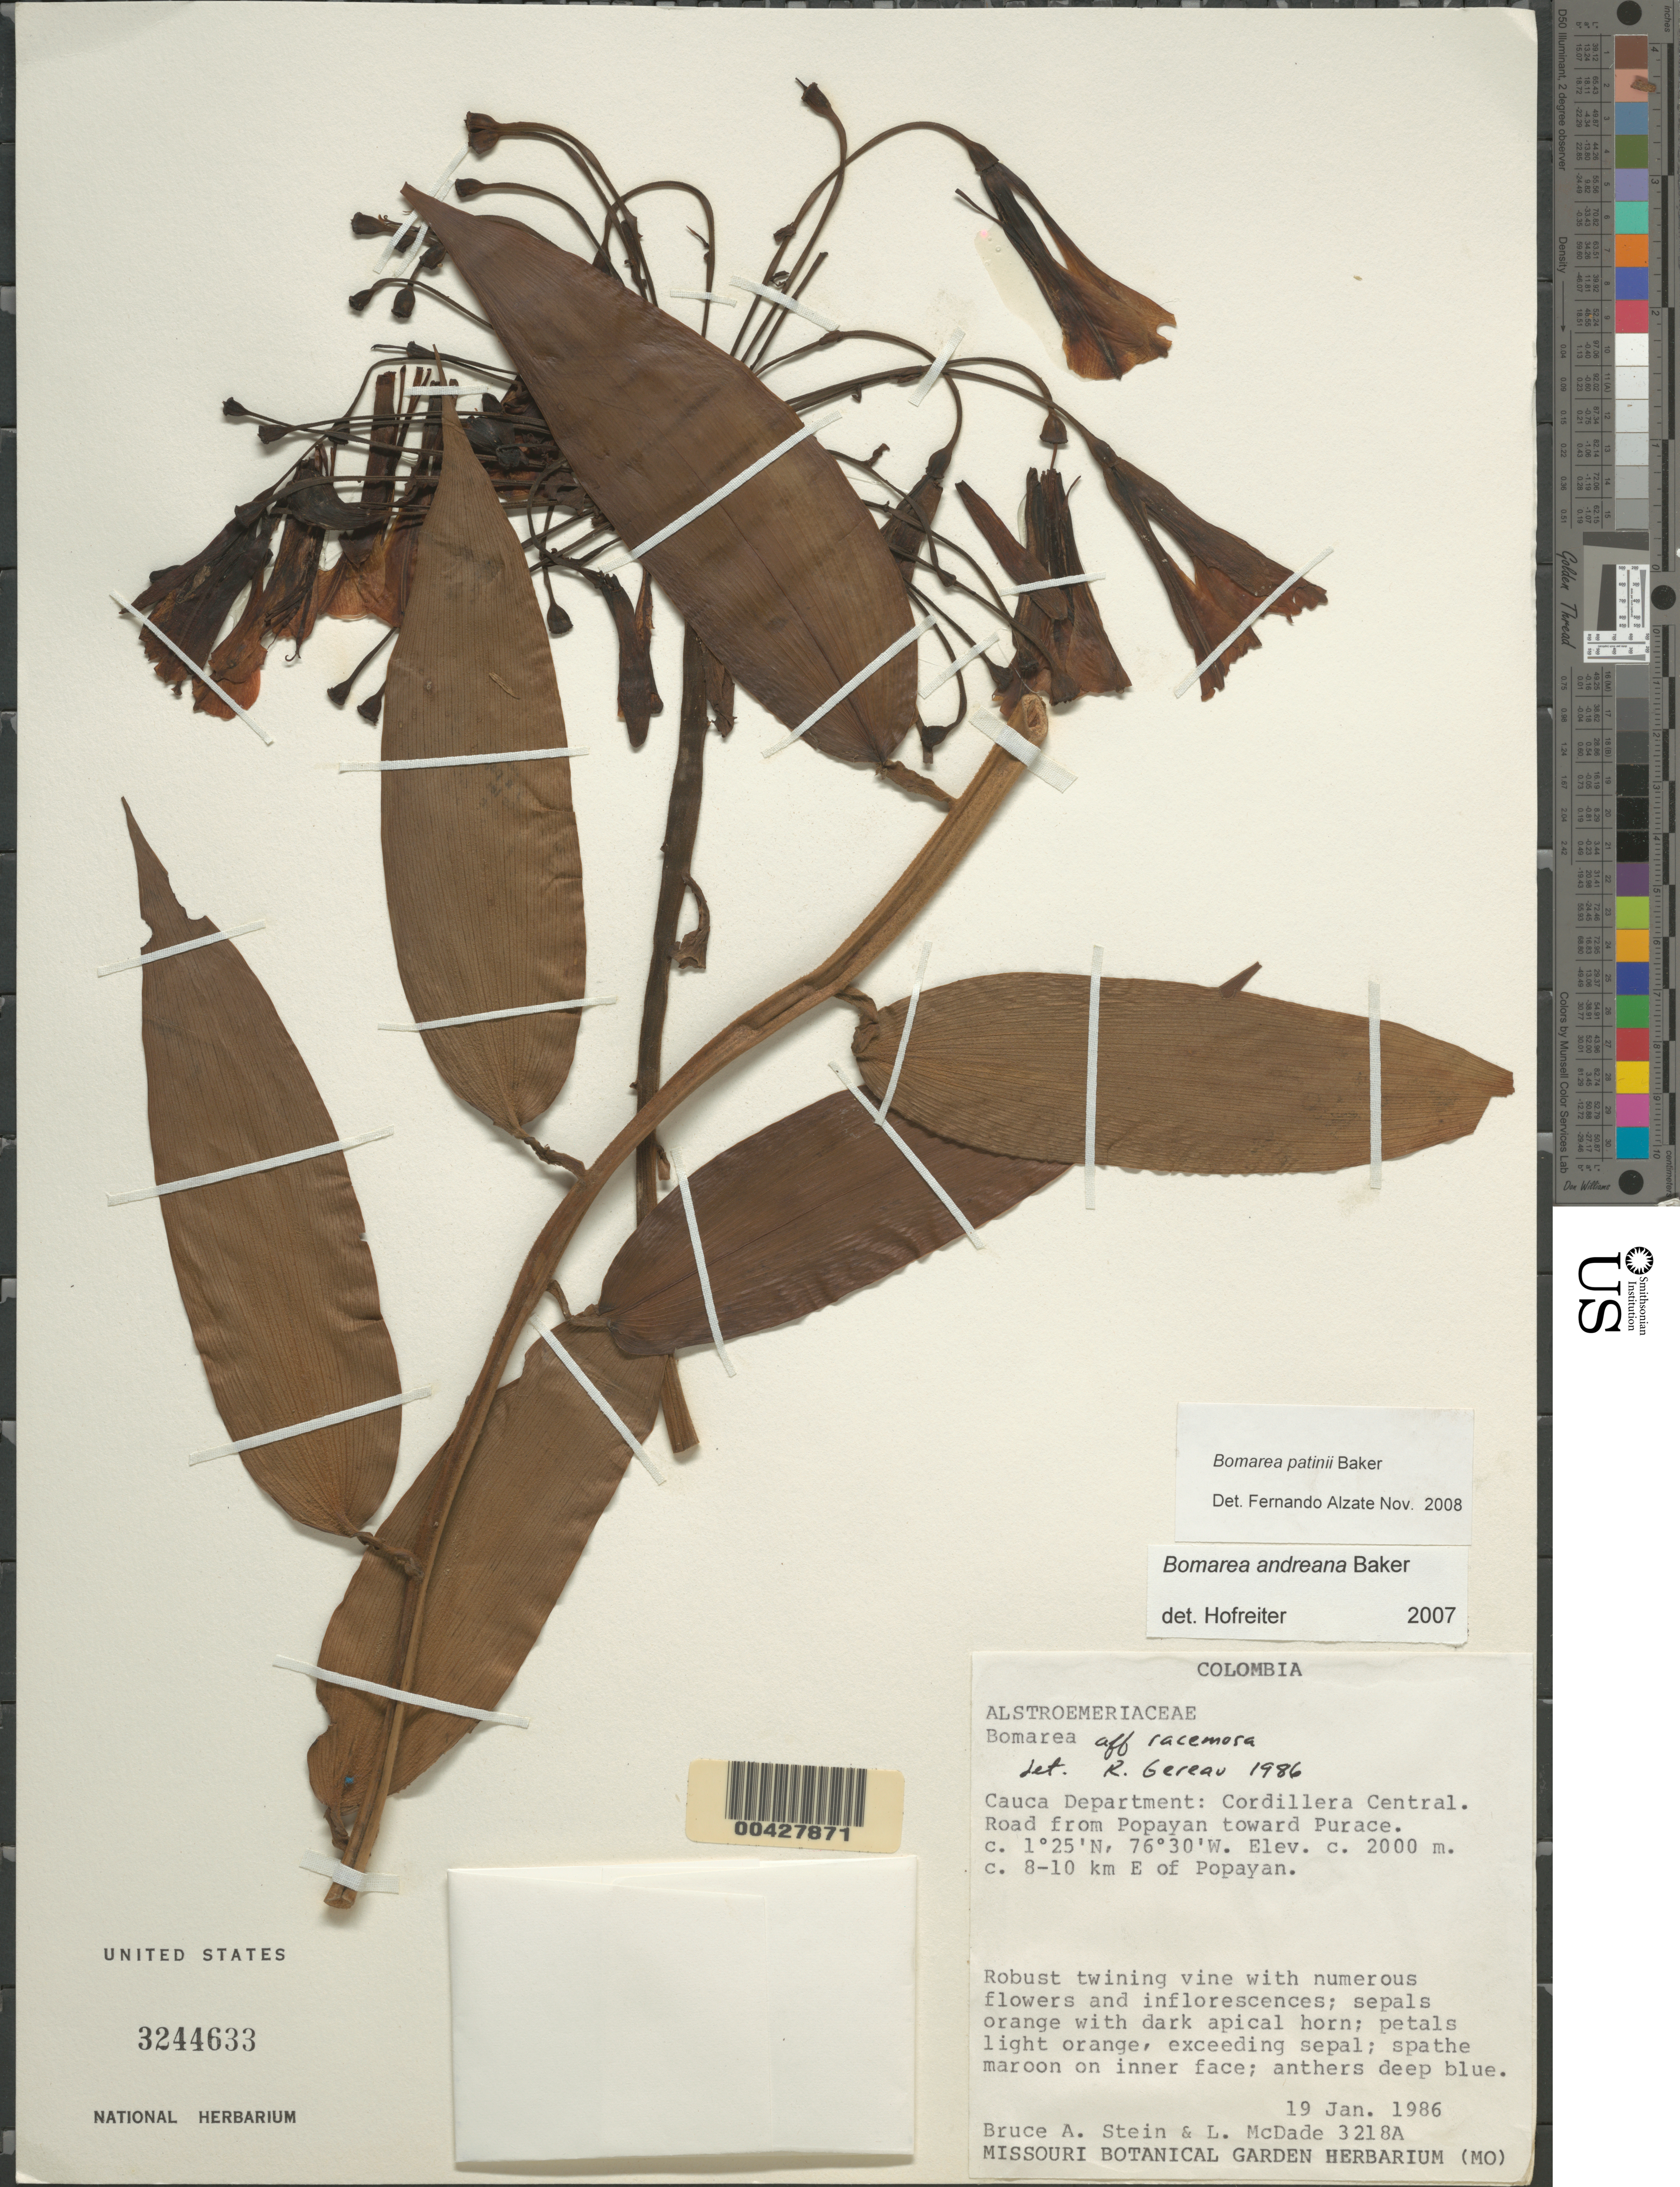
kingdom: Plantae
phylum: Tracheophyta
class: Liliopsida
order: Liliales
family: Alstroemeriaceae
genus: Bomarea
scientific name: Bomarea racemosa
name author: Killip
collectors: B. A. Stein & L. Mcdade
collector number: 3218a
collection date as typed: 19 Jan 1986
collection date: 1986-01-19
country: Colombia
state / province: Cauca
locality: From Popayan to Purace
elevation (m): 2000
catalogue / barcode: US 3244633